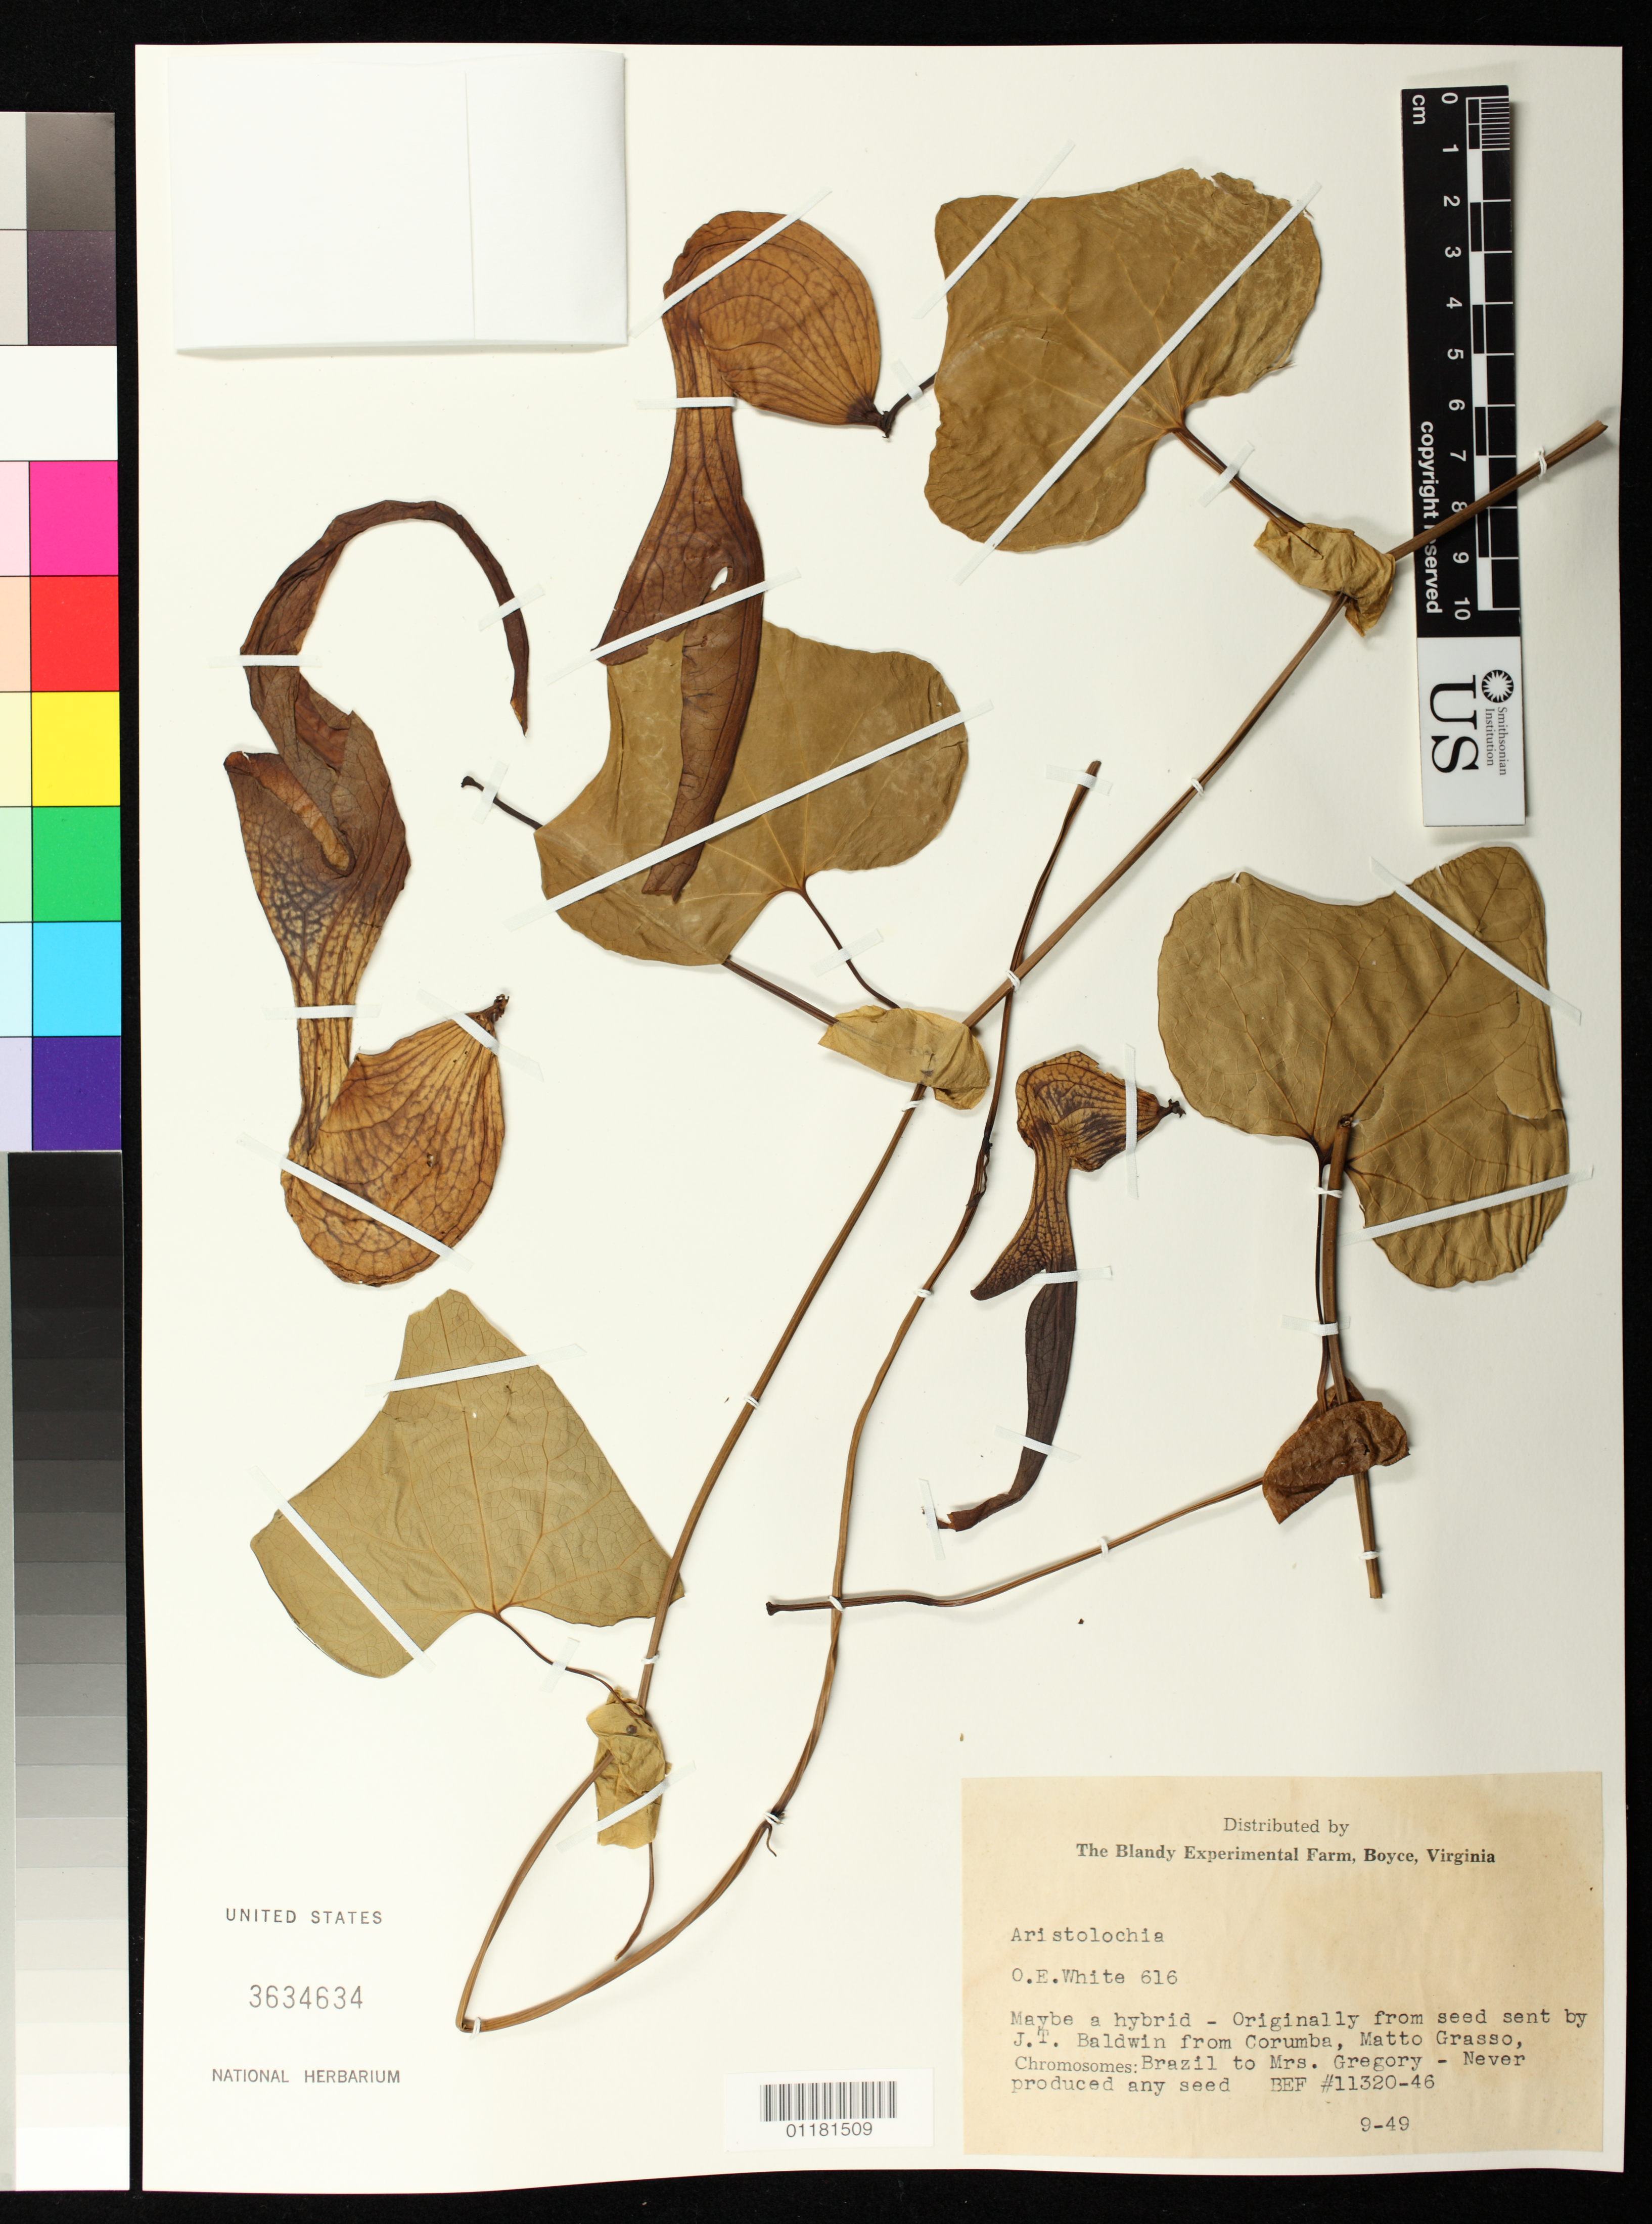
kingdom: Plantae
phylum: Tracheophyta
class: Magnoliopsida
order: Piperales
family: Aristolochiaceae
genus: Aristolochia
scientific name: Aristolochia sp.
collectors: O. E. White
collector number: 616 BEF #11320-46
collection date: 1945-09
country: United States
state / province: Virginia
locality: The Blandy Experimental Farm, Boyce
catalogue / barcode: US 3634634